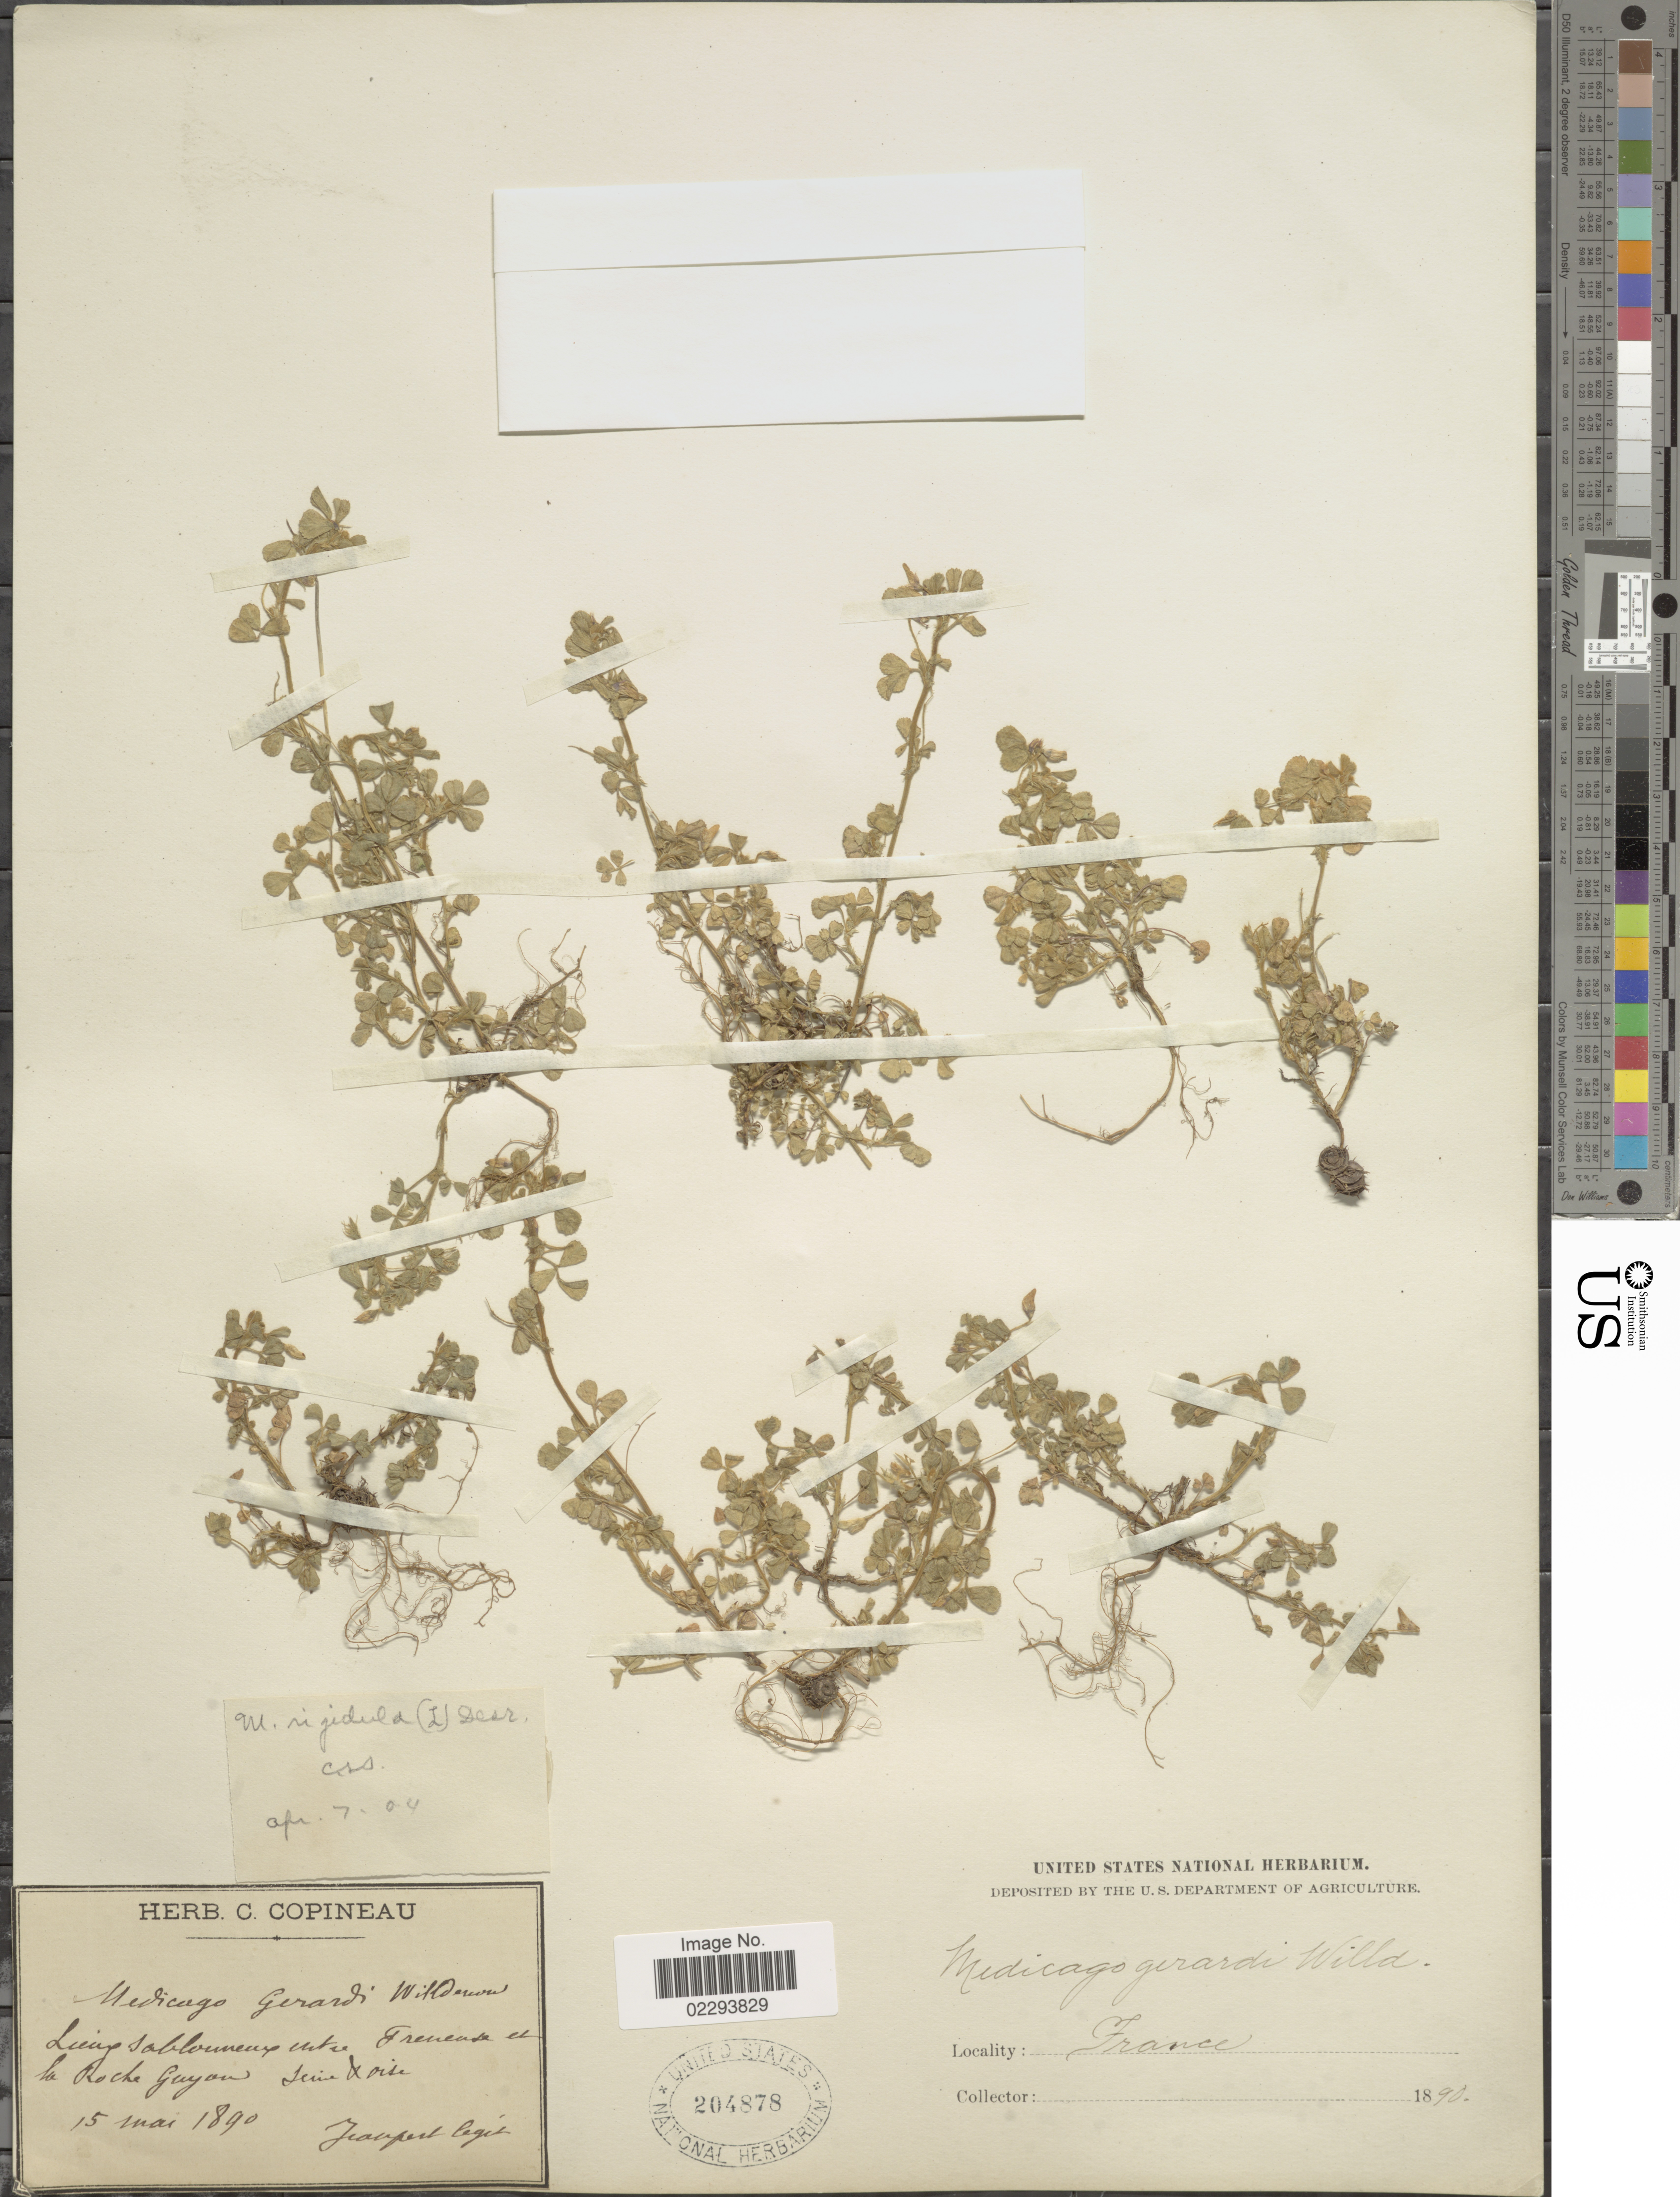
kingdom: Plantae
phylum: Tracheophyta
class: Magnoliopsida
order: Fabales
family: Fabaceae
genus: Medicago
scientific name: Medicago rigidula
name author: (L.) All.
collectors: Jeanpert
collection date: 1890-05-15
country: France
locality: Lieux sablonneux entre Frenende et la Roche Guyan. Seine & Oise.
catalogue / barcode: US 204878